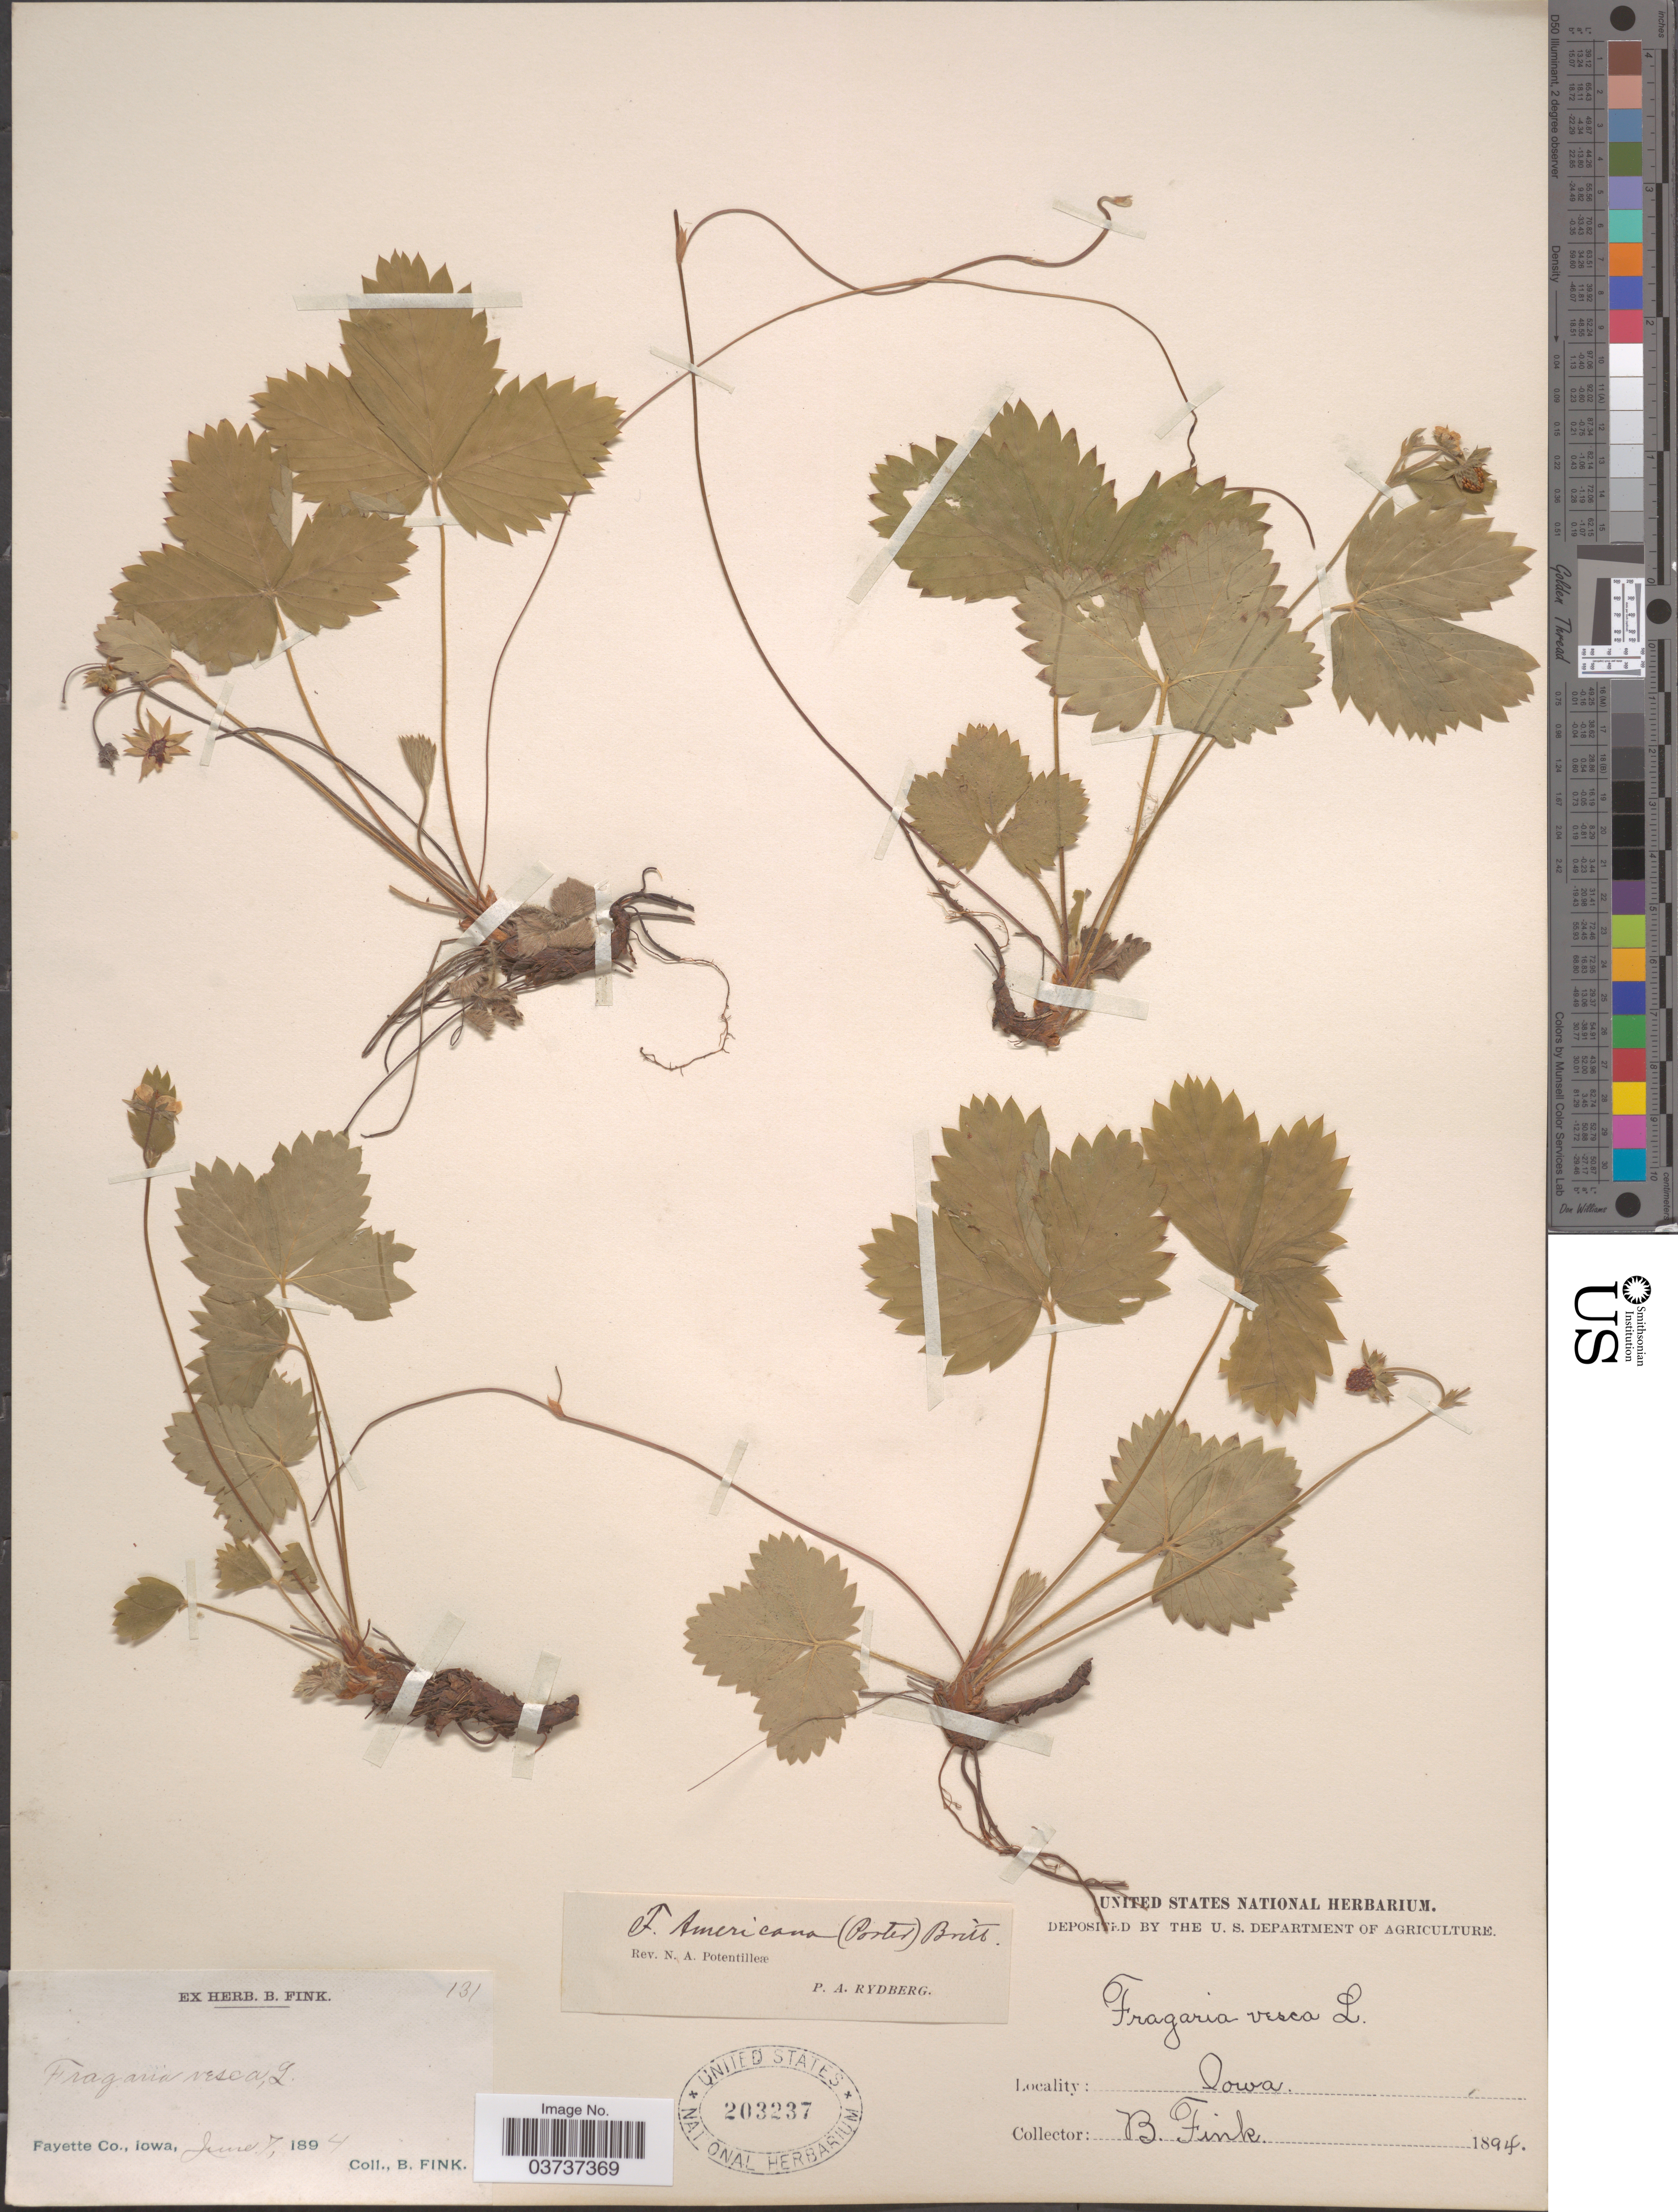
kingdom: Plantae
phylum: Tracheophyta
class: Magnoliopsida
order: Rosales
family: Rosaceae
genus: Fragaria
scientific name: Fragaria vesca subsp. americana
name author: (Porter) Staudt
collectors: B. Fink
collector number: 131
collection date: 1894-06-07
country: United States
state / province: Iowa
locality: Fayette Co.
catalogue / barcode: US 203237